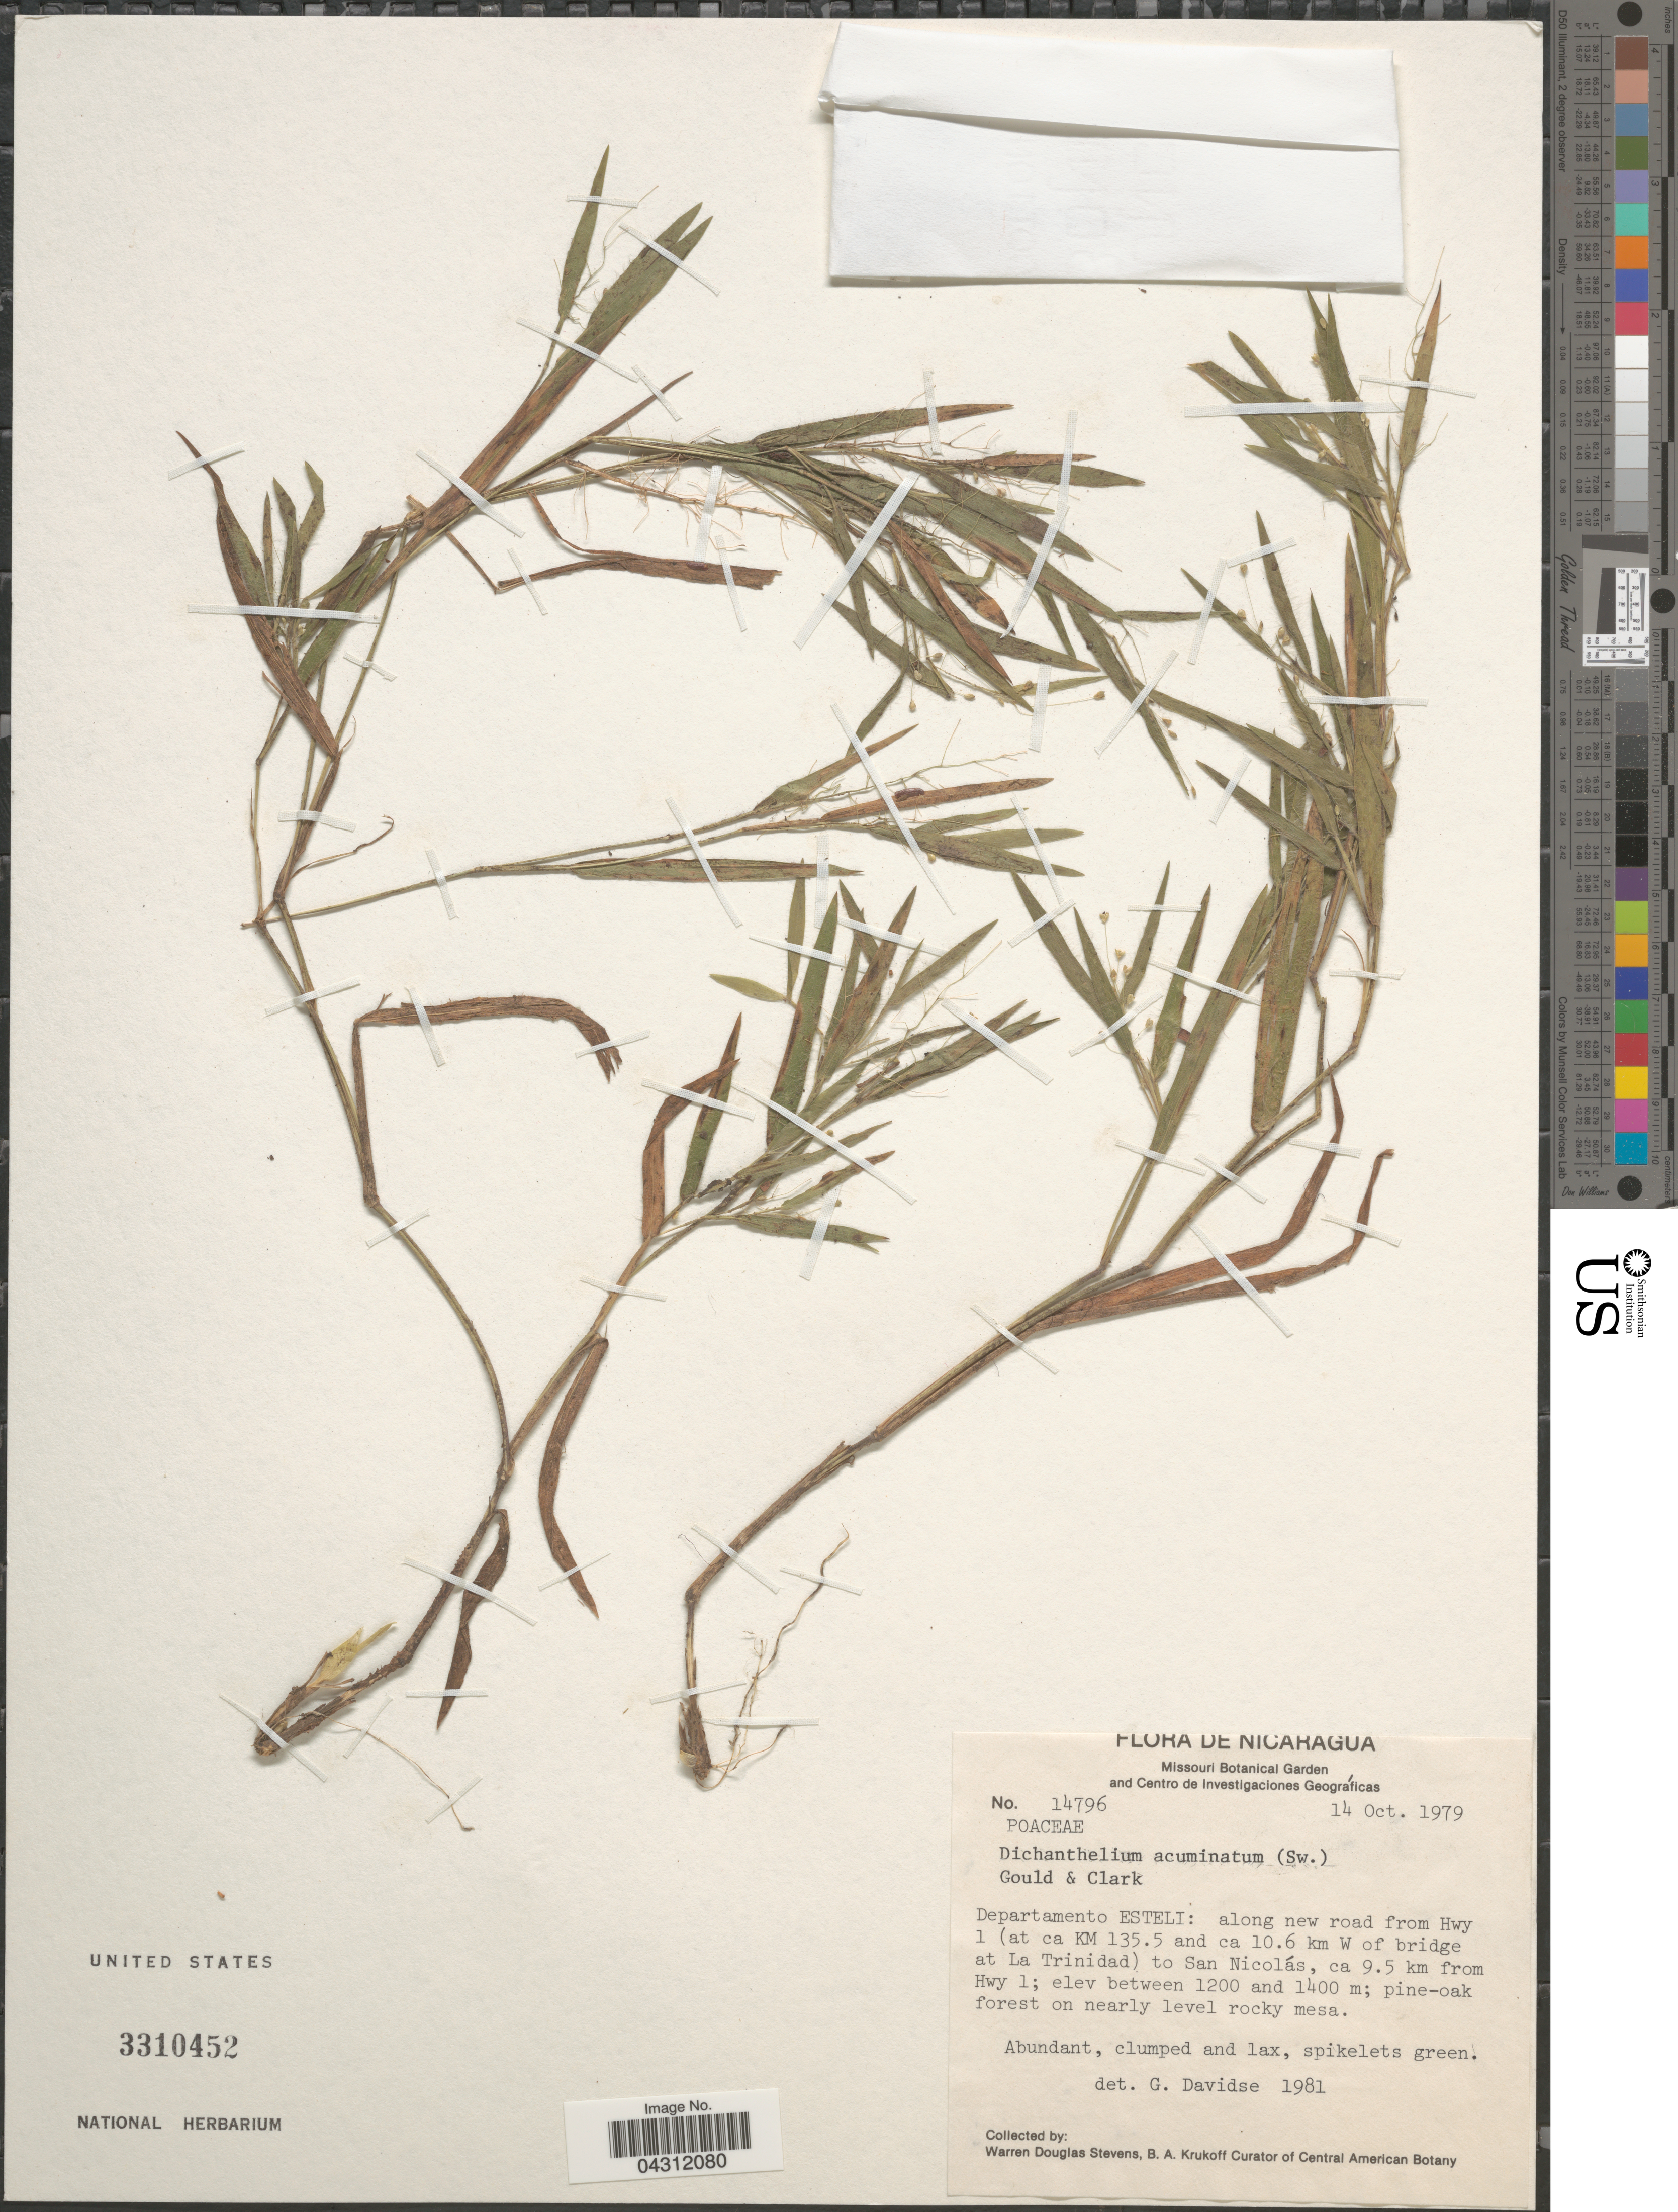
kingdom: Plantae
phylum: Tracheophyta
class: Liliopsida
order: Poales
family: Poaceae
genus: Dichanthelium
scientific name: Dichanthelium acuminatum var. acuminatum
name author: (Sw.) Gould & C.A. Clark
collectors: W. D. Stevens & B. A. Krukoff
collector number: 14796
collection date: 1979-10-14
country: Nicaragua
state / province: Esteli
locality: Departamento Esteli: along new road from Hwy 1 (at ca Km 135.5 and ca 10.6 km W of bridge at La Trinidad) to San Nicolás, ca 9.5 km from Hwy 1.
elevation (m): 1200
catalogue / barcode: US 3310452